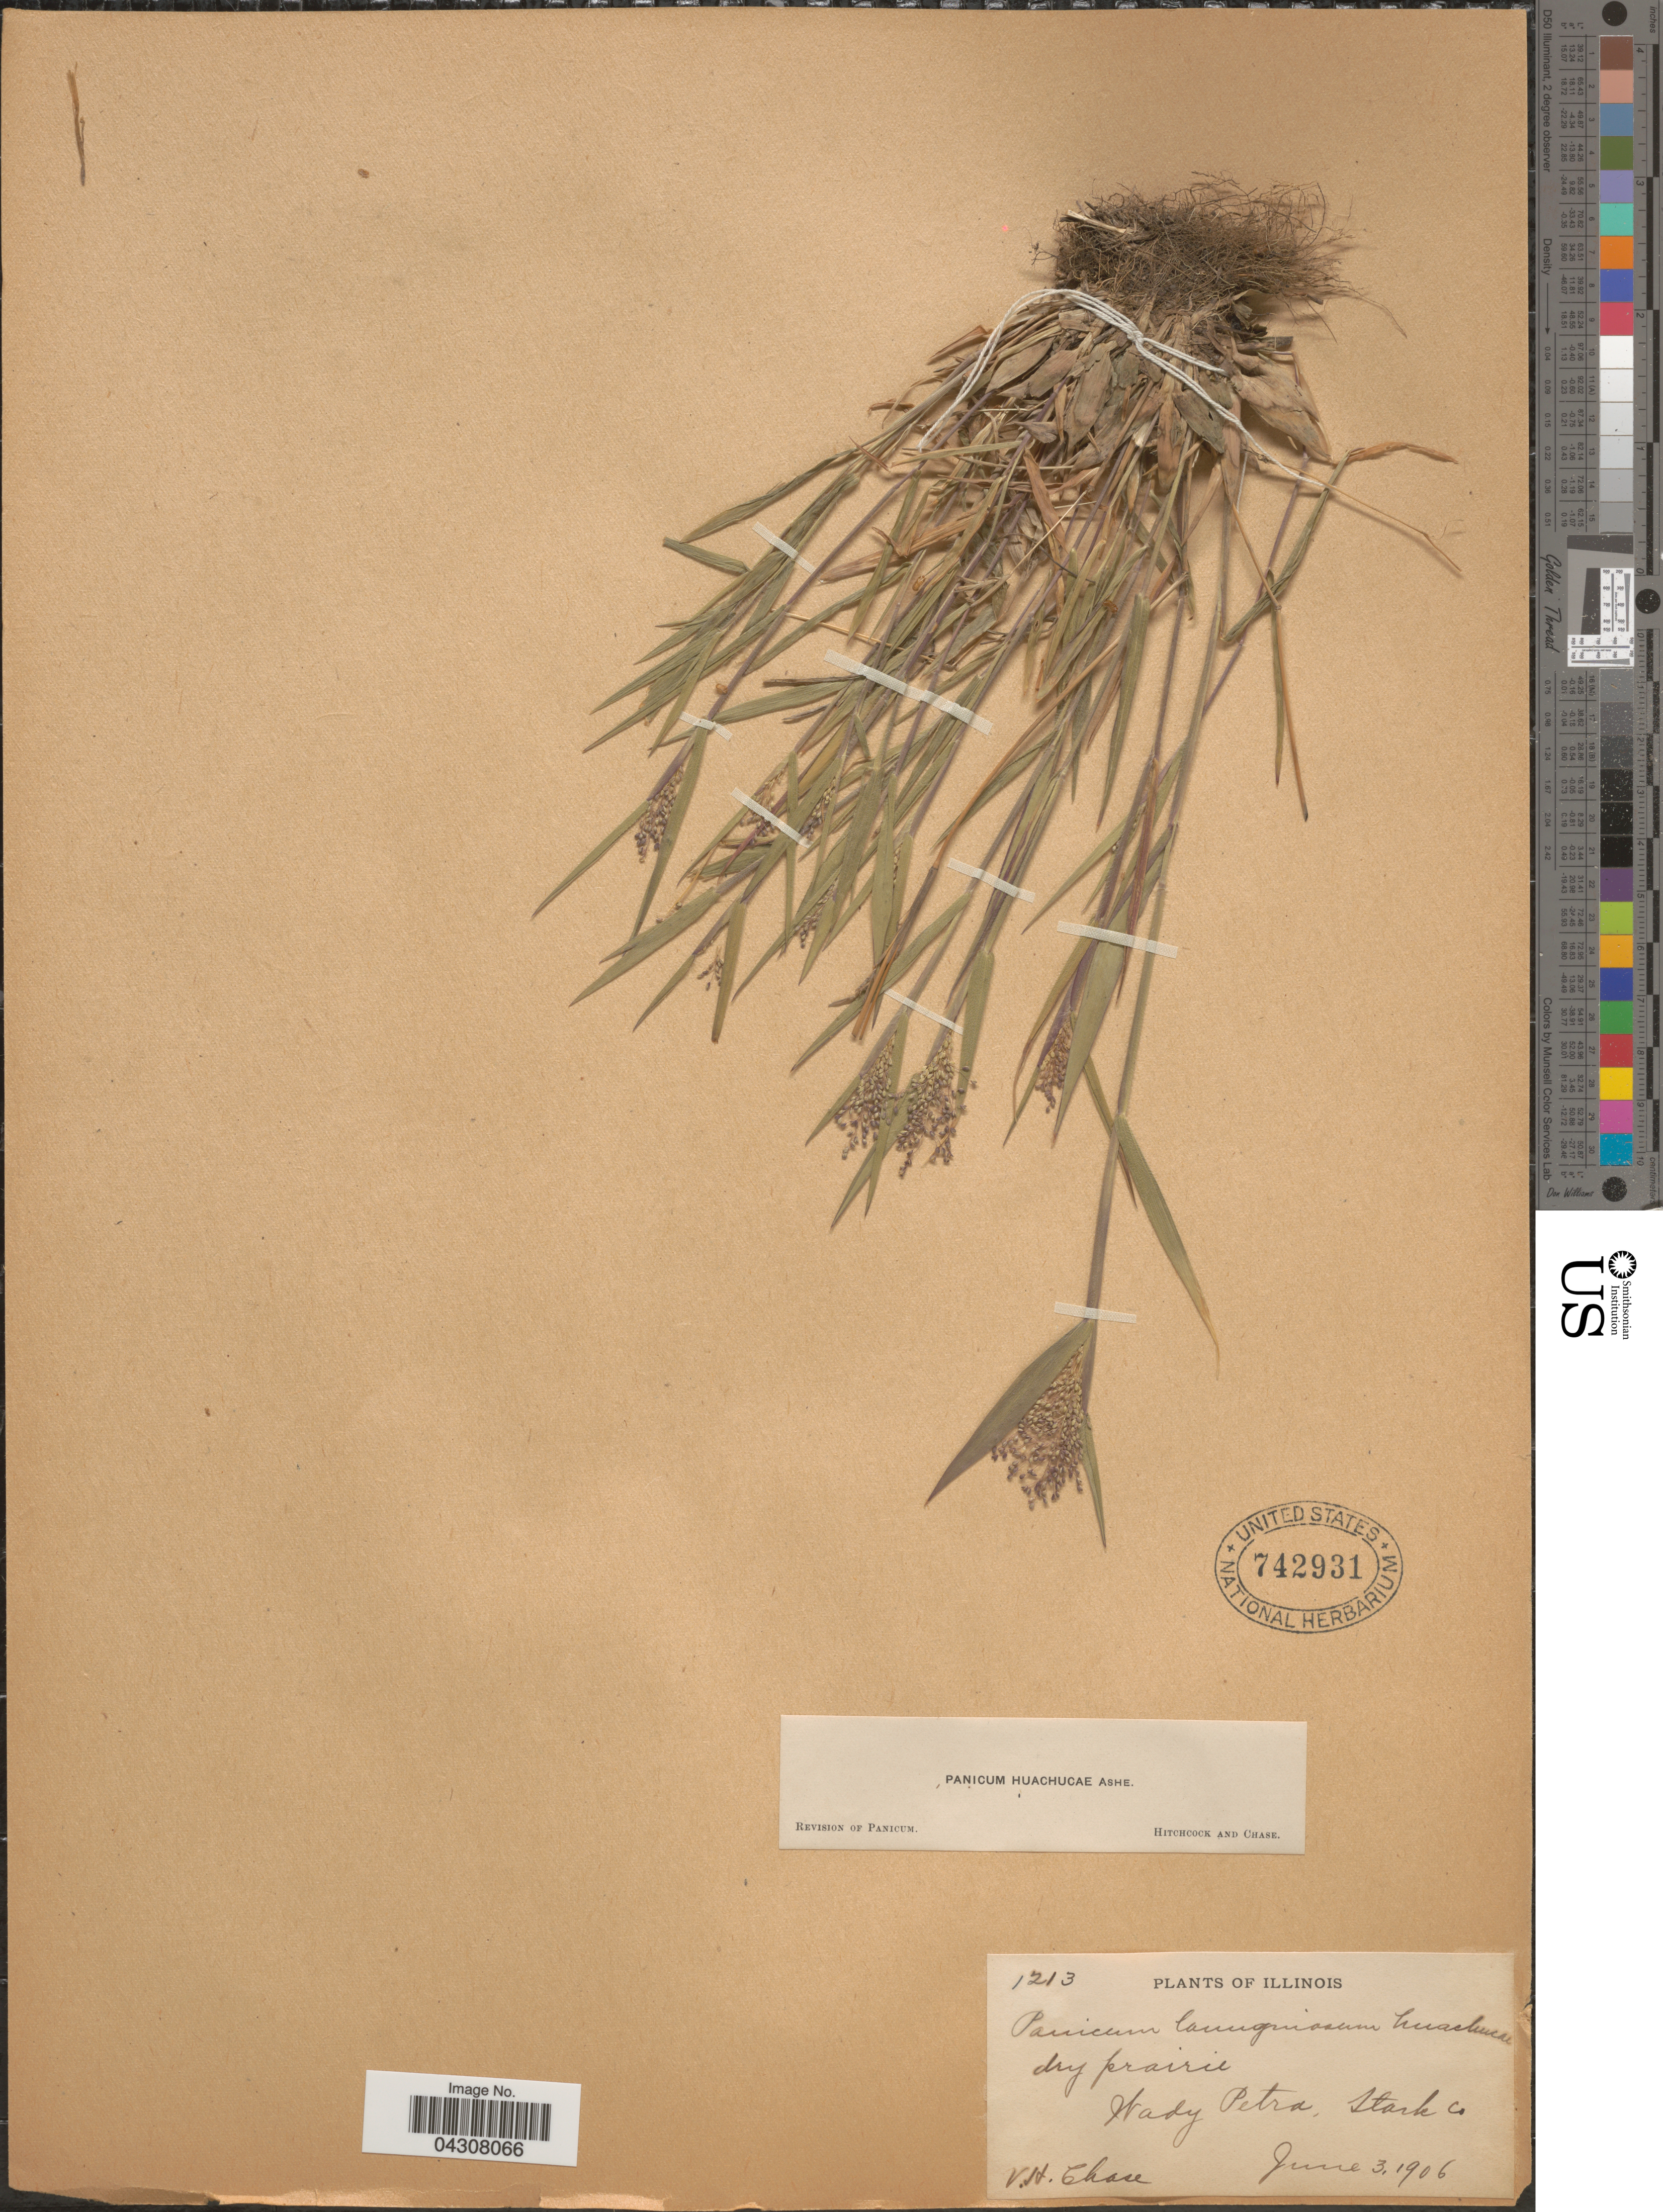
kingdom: Plantae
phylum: Tracheophyta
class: Liliopsida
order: Poales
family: Poaceae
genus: Dichanthelium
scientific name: Dichanthelium acuminatum var. acuminatum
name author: (Sw.) Gould & C.A. Clark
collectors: V. H. Chase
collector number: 1213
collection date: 1906-06-03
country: United States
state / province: Illinois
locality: Wady Petra, Stark Co.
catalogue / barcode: US 742931